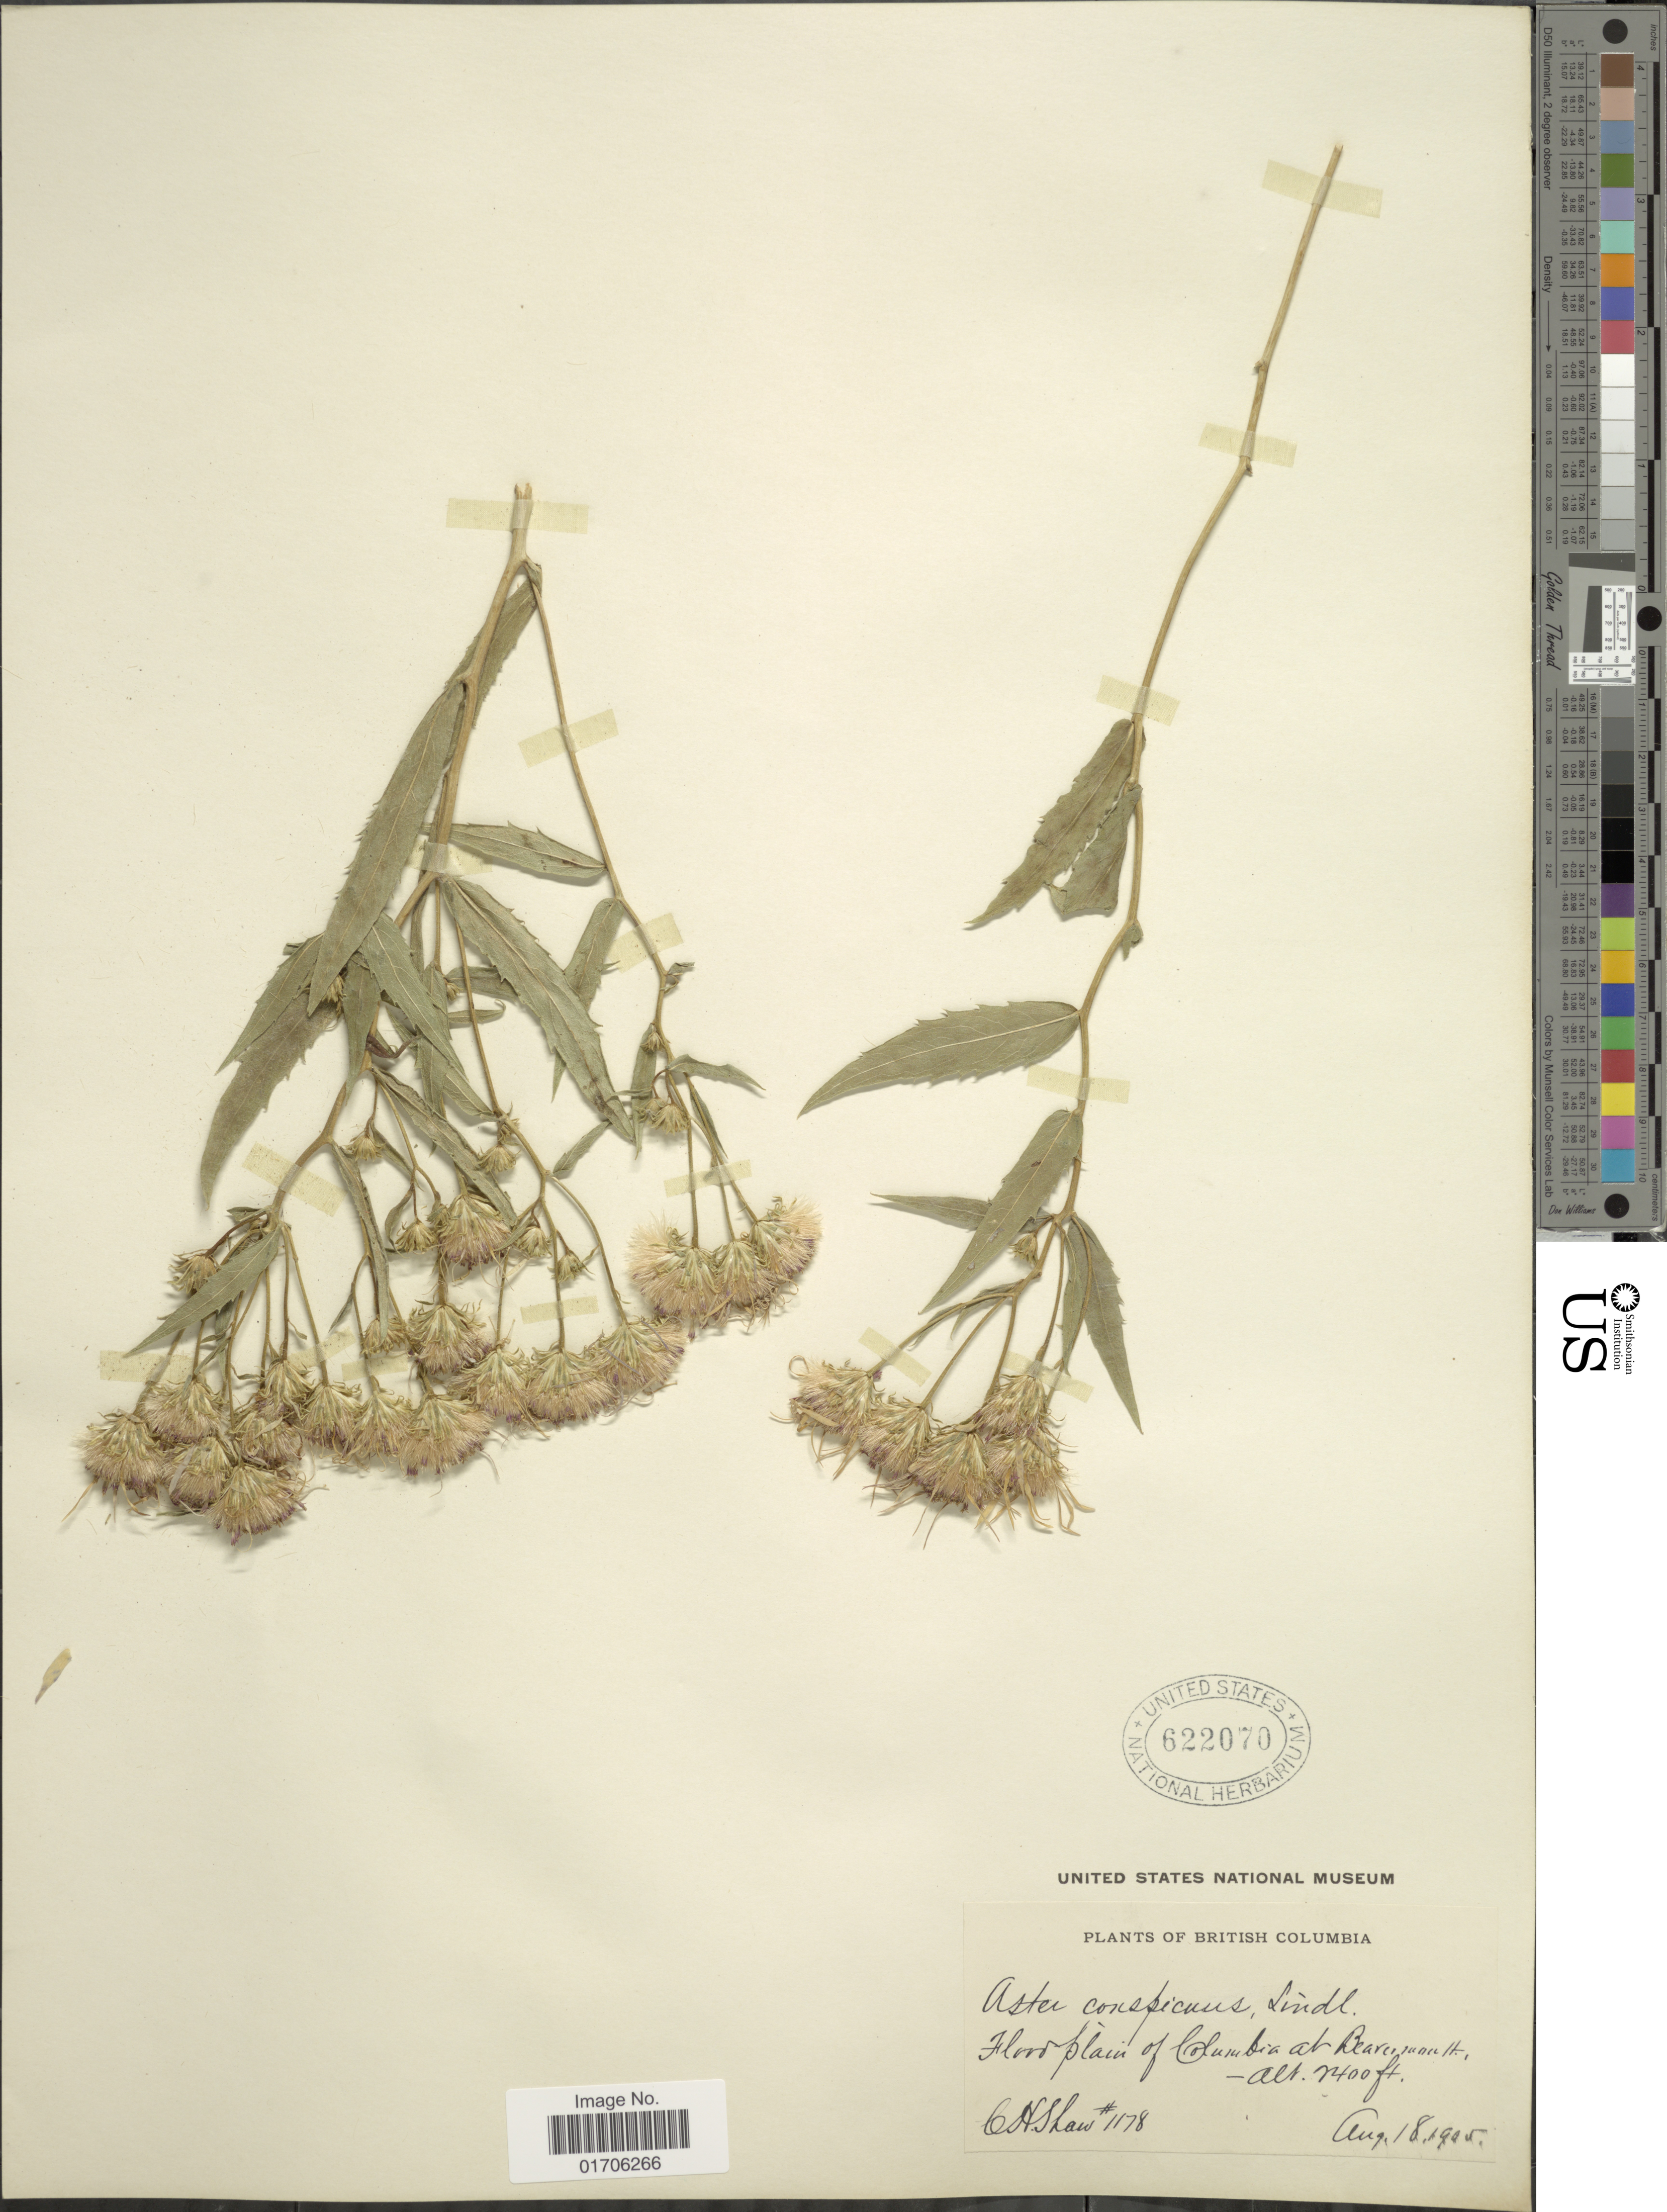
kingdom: Plantae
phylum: Tracheophyta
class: Magnoliopsida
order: Asterales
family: Asteraceae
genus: Eurybia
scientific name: Eurybia conspicua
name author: (Lindl.) G.L. Nesom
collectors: C. H. Shaw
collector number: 1178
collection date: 1905-08-18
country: Canada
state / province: British Columbia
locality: British Columbia. Flood plain of Columbia at Beaver mouth.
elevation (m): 732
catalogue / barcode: US 622070